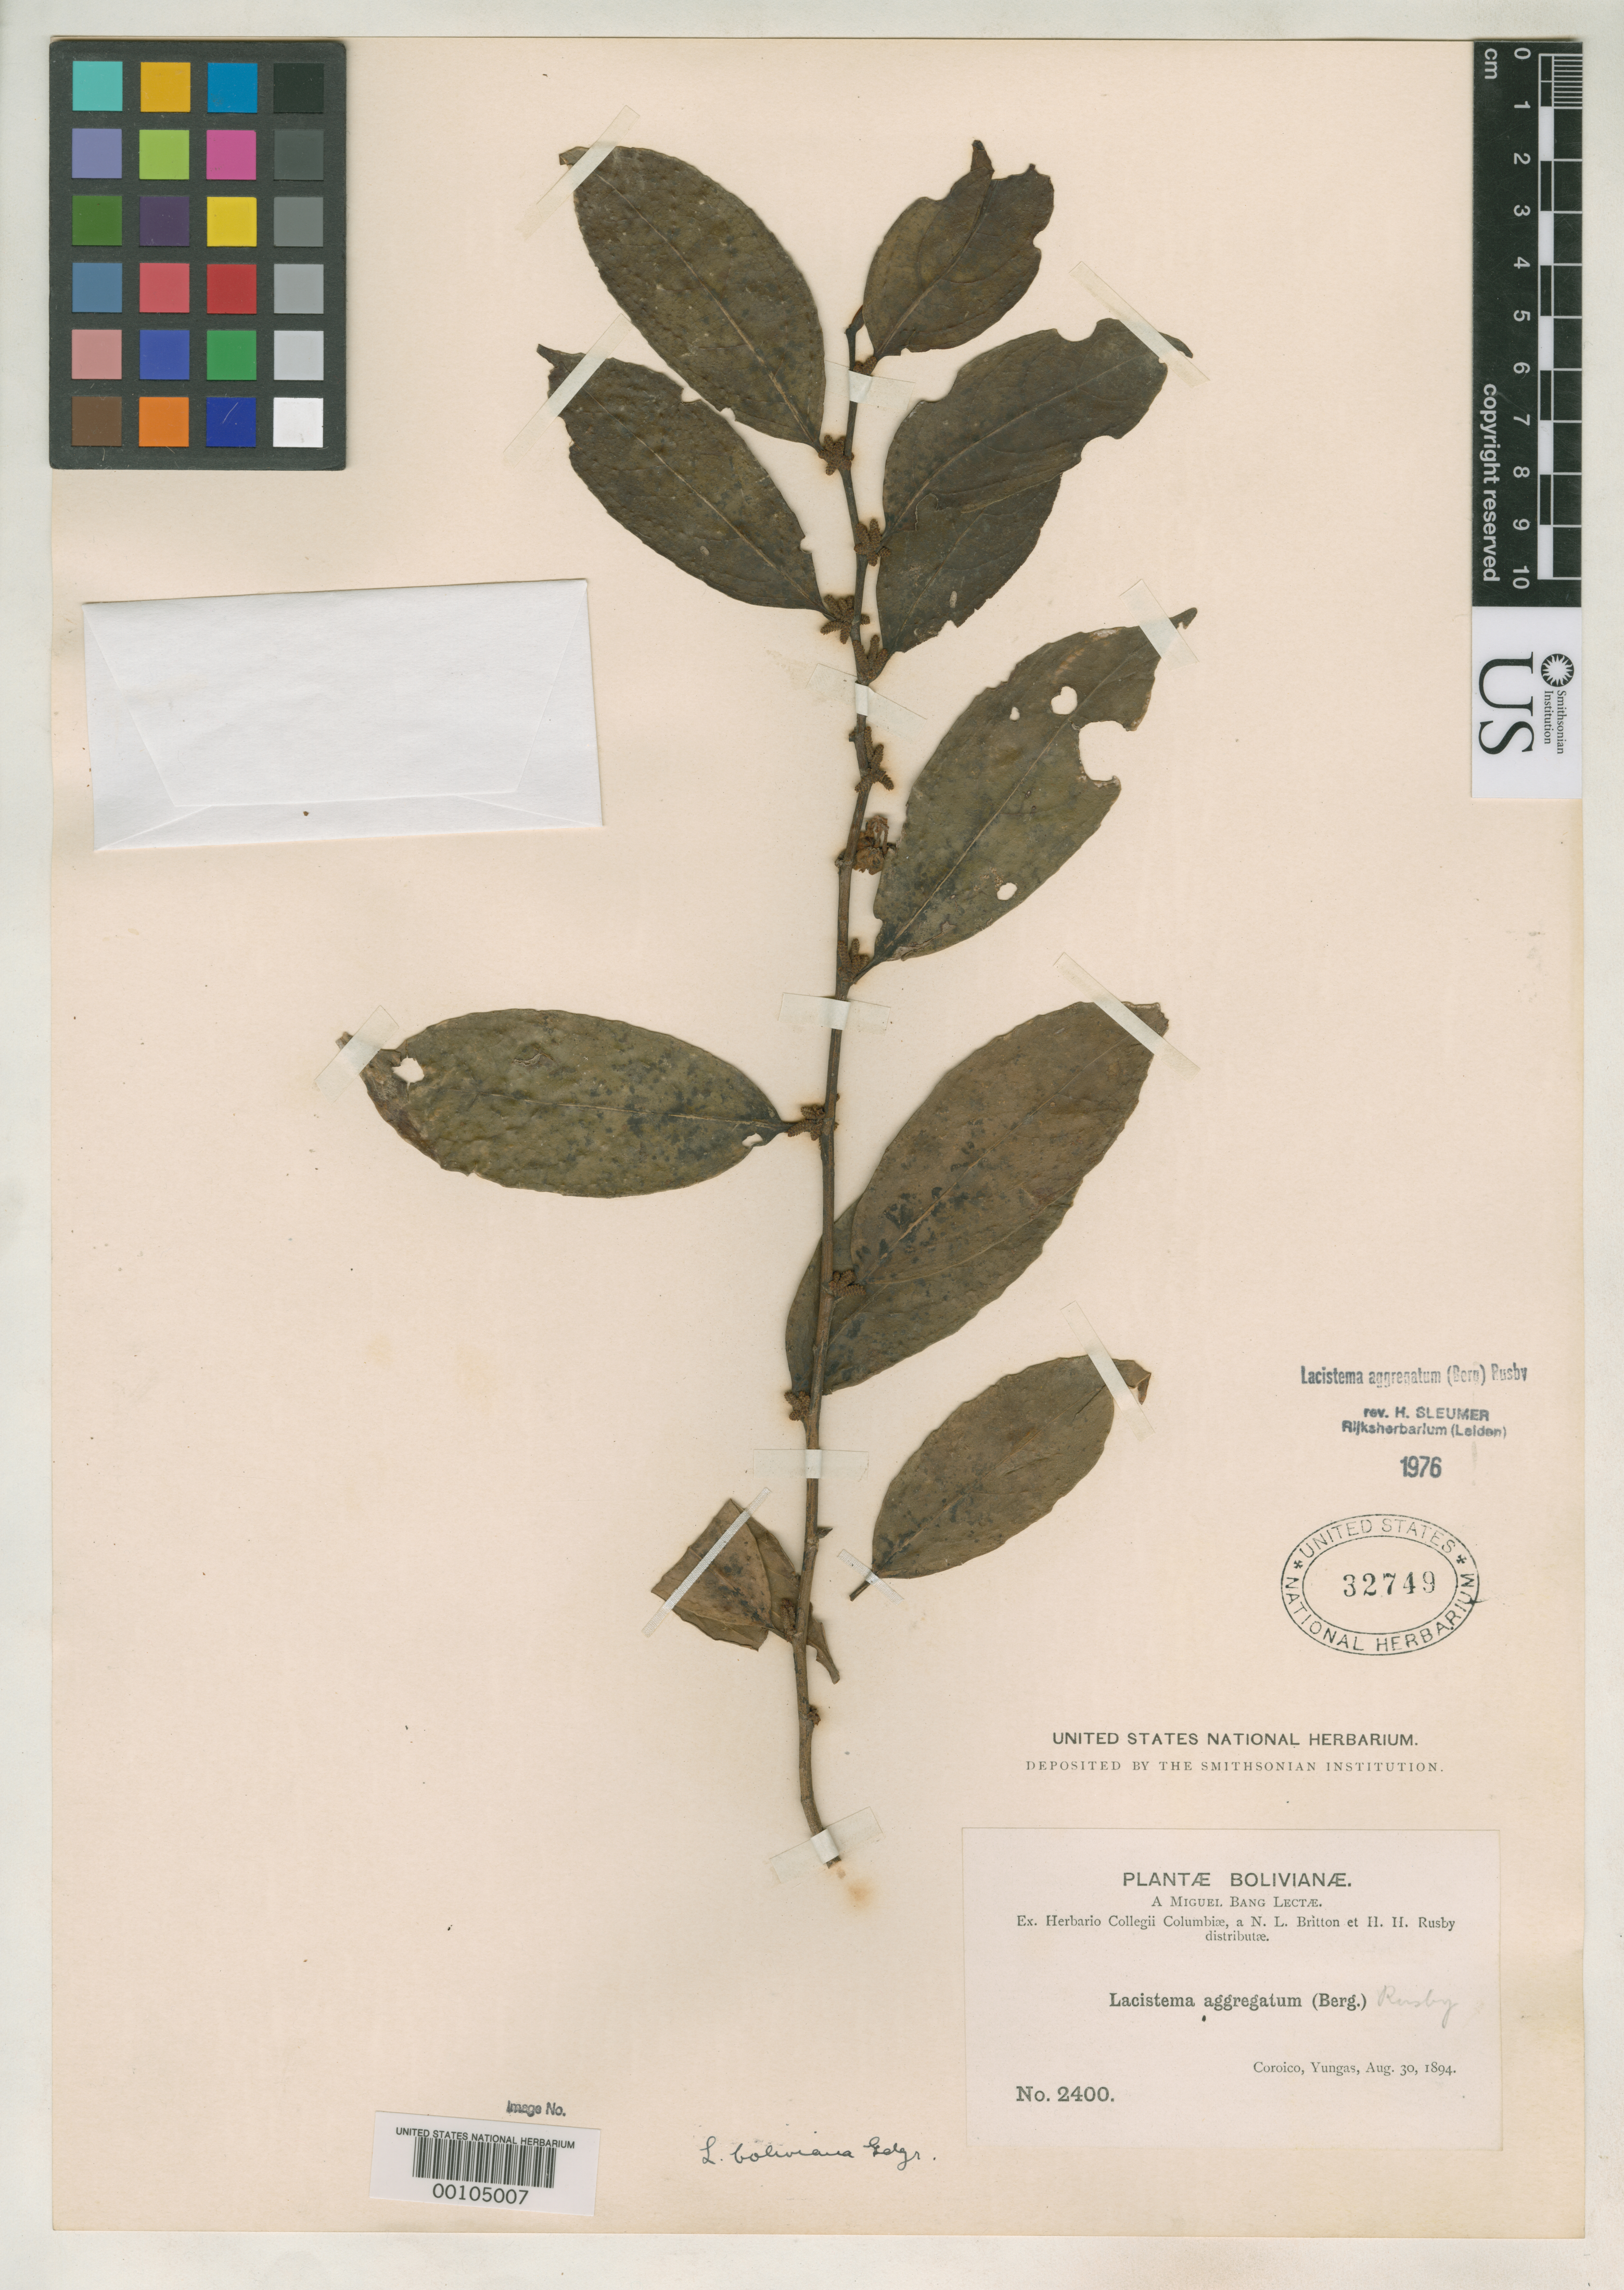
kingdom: Plantae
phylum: Tracheophyta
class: Magnoliopsida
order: Malpighiales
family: Lacistemataceae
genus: Lacistema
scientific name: Lacistema bolivianum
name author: Gand.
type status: Type Collection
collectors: M. Bang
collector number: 2400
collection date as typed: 30 Aug 1894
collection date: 1894-08-30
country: Bolivia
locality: Mapiri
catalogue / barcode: US 32749